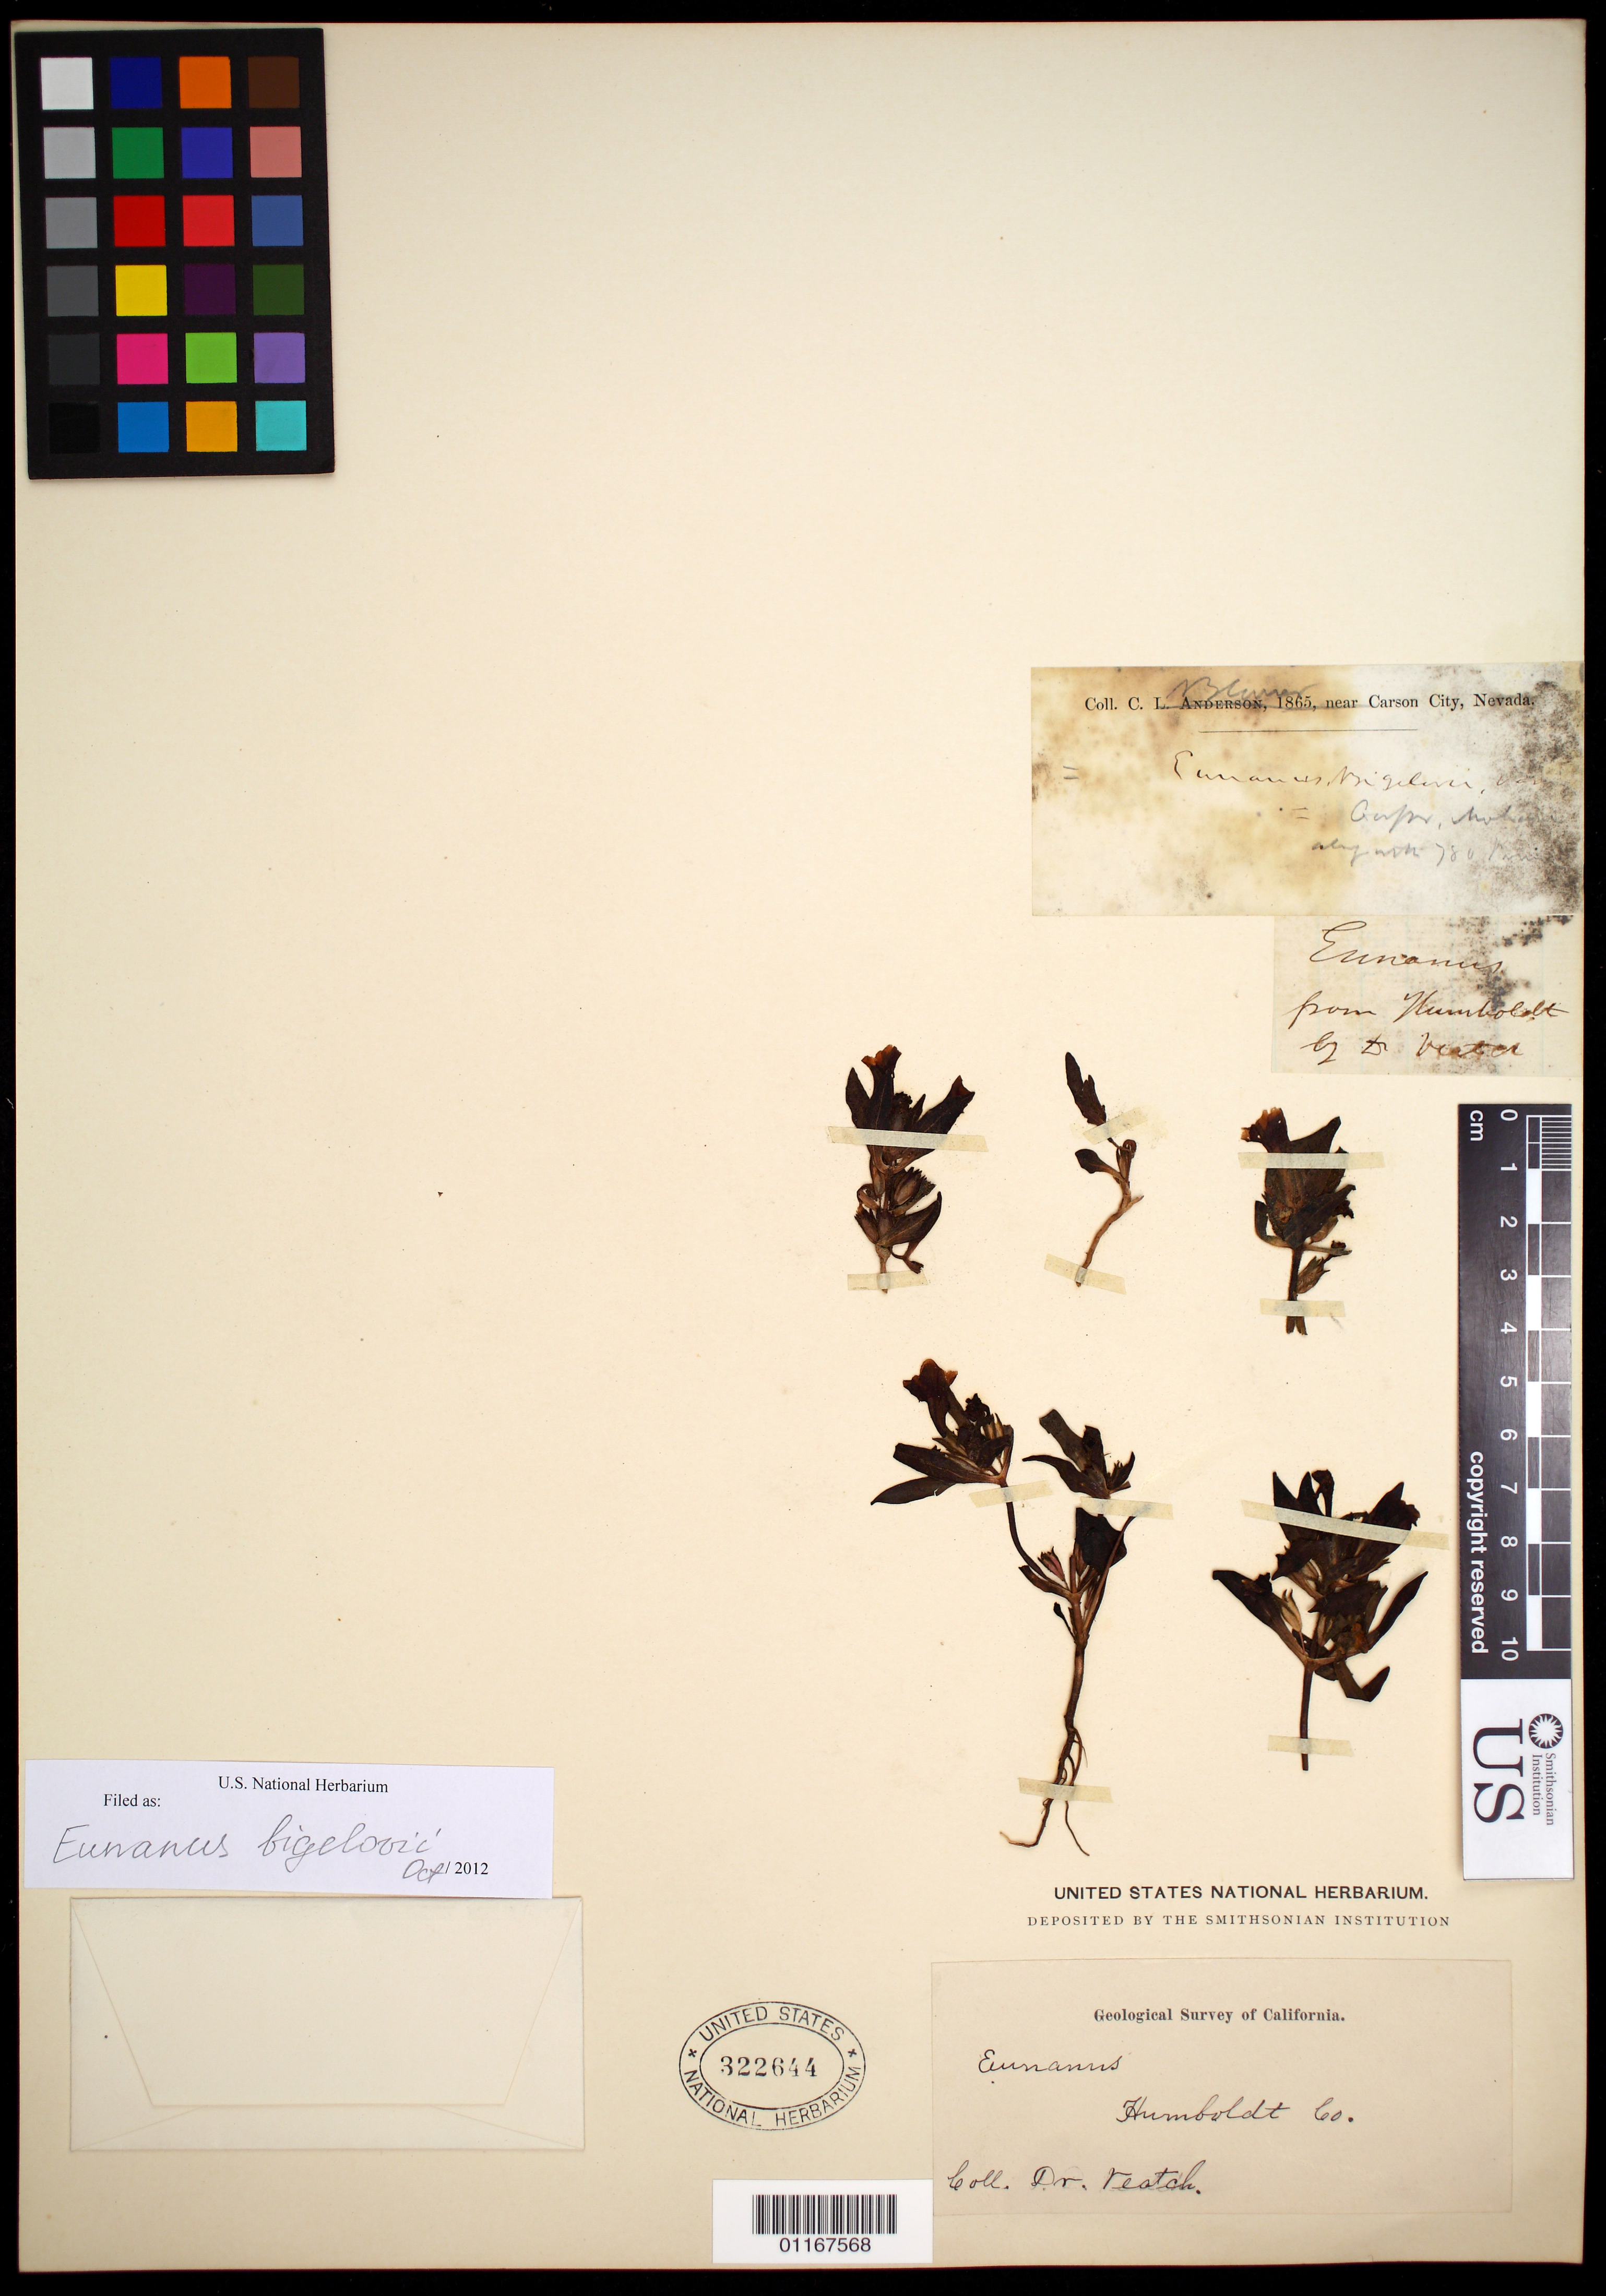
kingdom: Plantae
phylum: Tracheophyta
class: Magnoliopsida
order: Lamiales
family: Phrymaceae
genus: Eunanus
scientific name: Eunanus bigelovii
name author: A. Gray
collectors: Veatch, --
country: United States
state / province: California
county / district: Humboldt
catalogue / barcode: US 322644